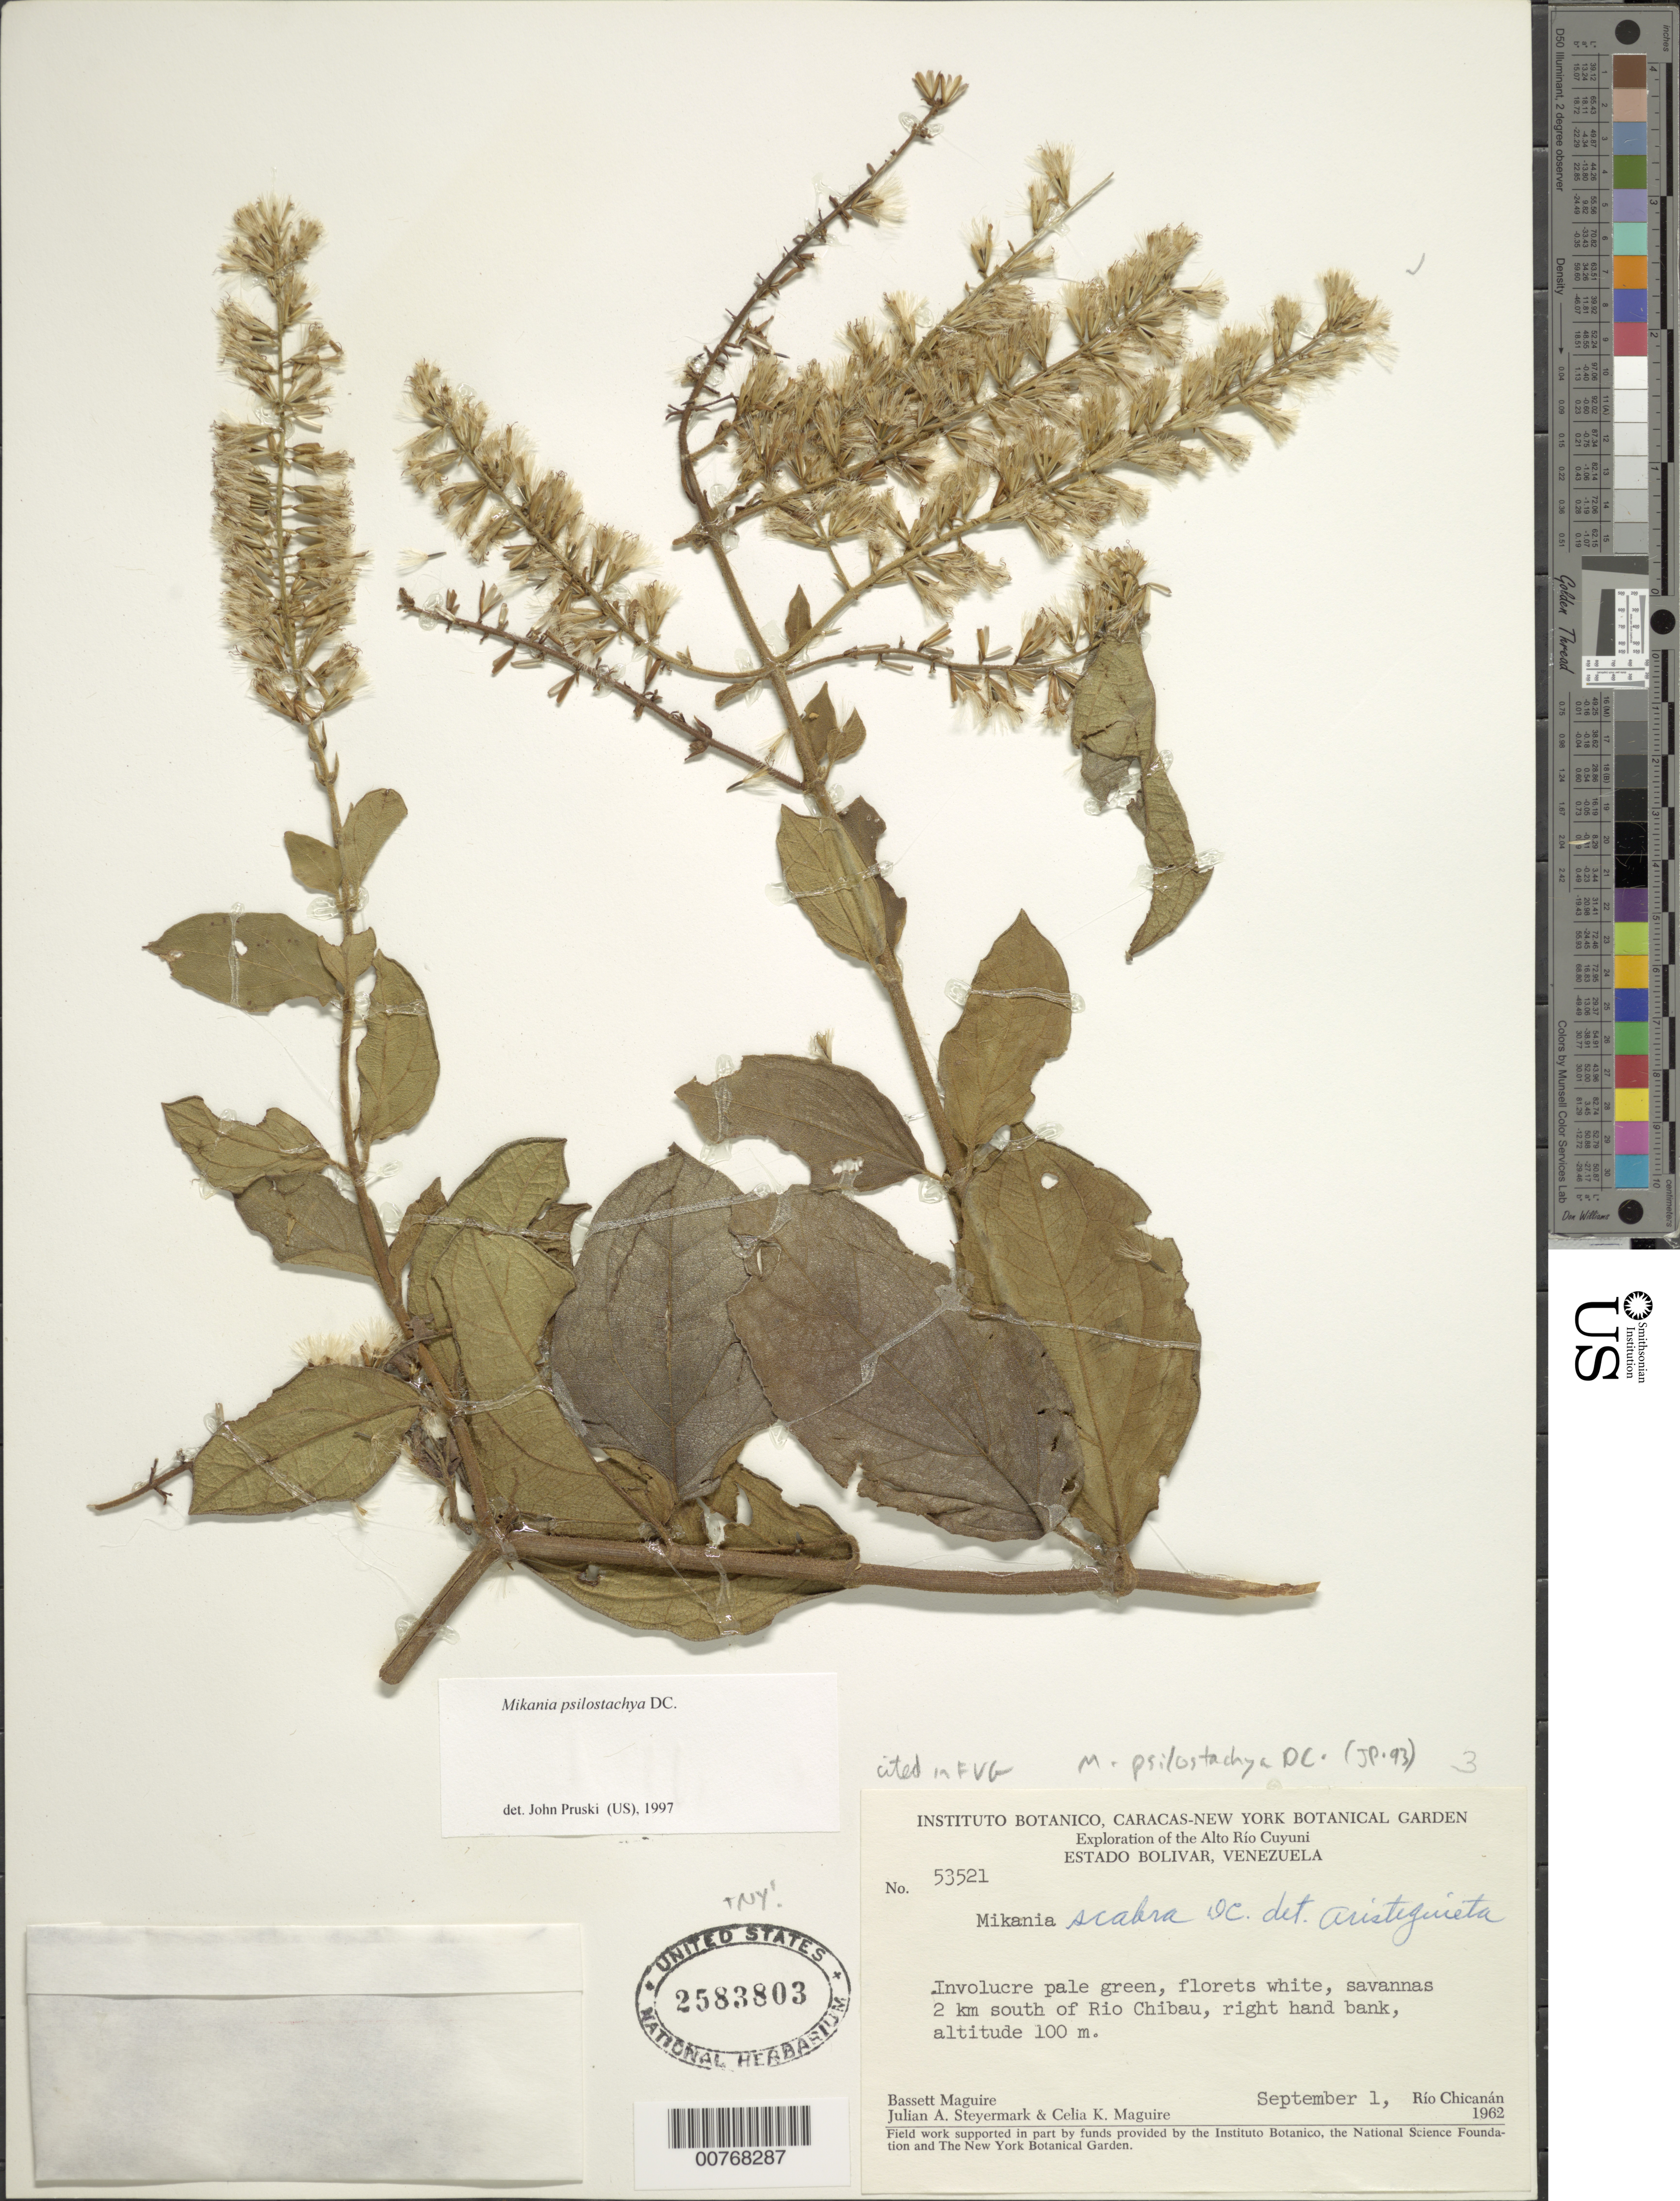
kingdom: Plantae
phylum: Tracheophyta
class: Magnoliopsida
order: Asterales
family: Asteraceae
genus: Mikania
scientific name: Mikania psilostachya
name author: DC.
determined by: Aristeguieta, L.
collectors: B. Maguire, J. Steyermark & C. K. Maguire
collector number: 53521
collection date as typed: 1-Sep-62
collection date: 1962-09-01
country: Venezuela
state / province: Bolívar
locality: Alto Río Cuyuni, 2 km S of Río Chibau, right hand bank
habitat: Savannas, right hand bank of river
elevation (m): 100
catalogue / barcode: US 2583803